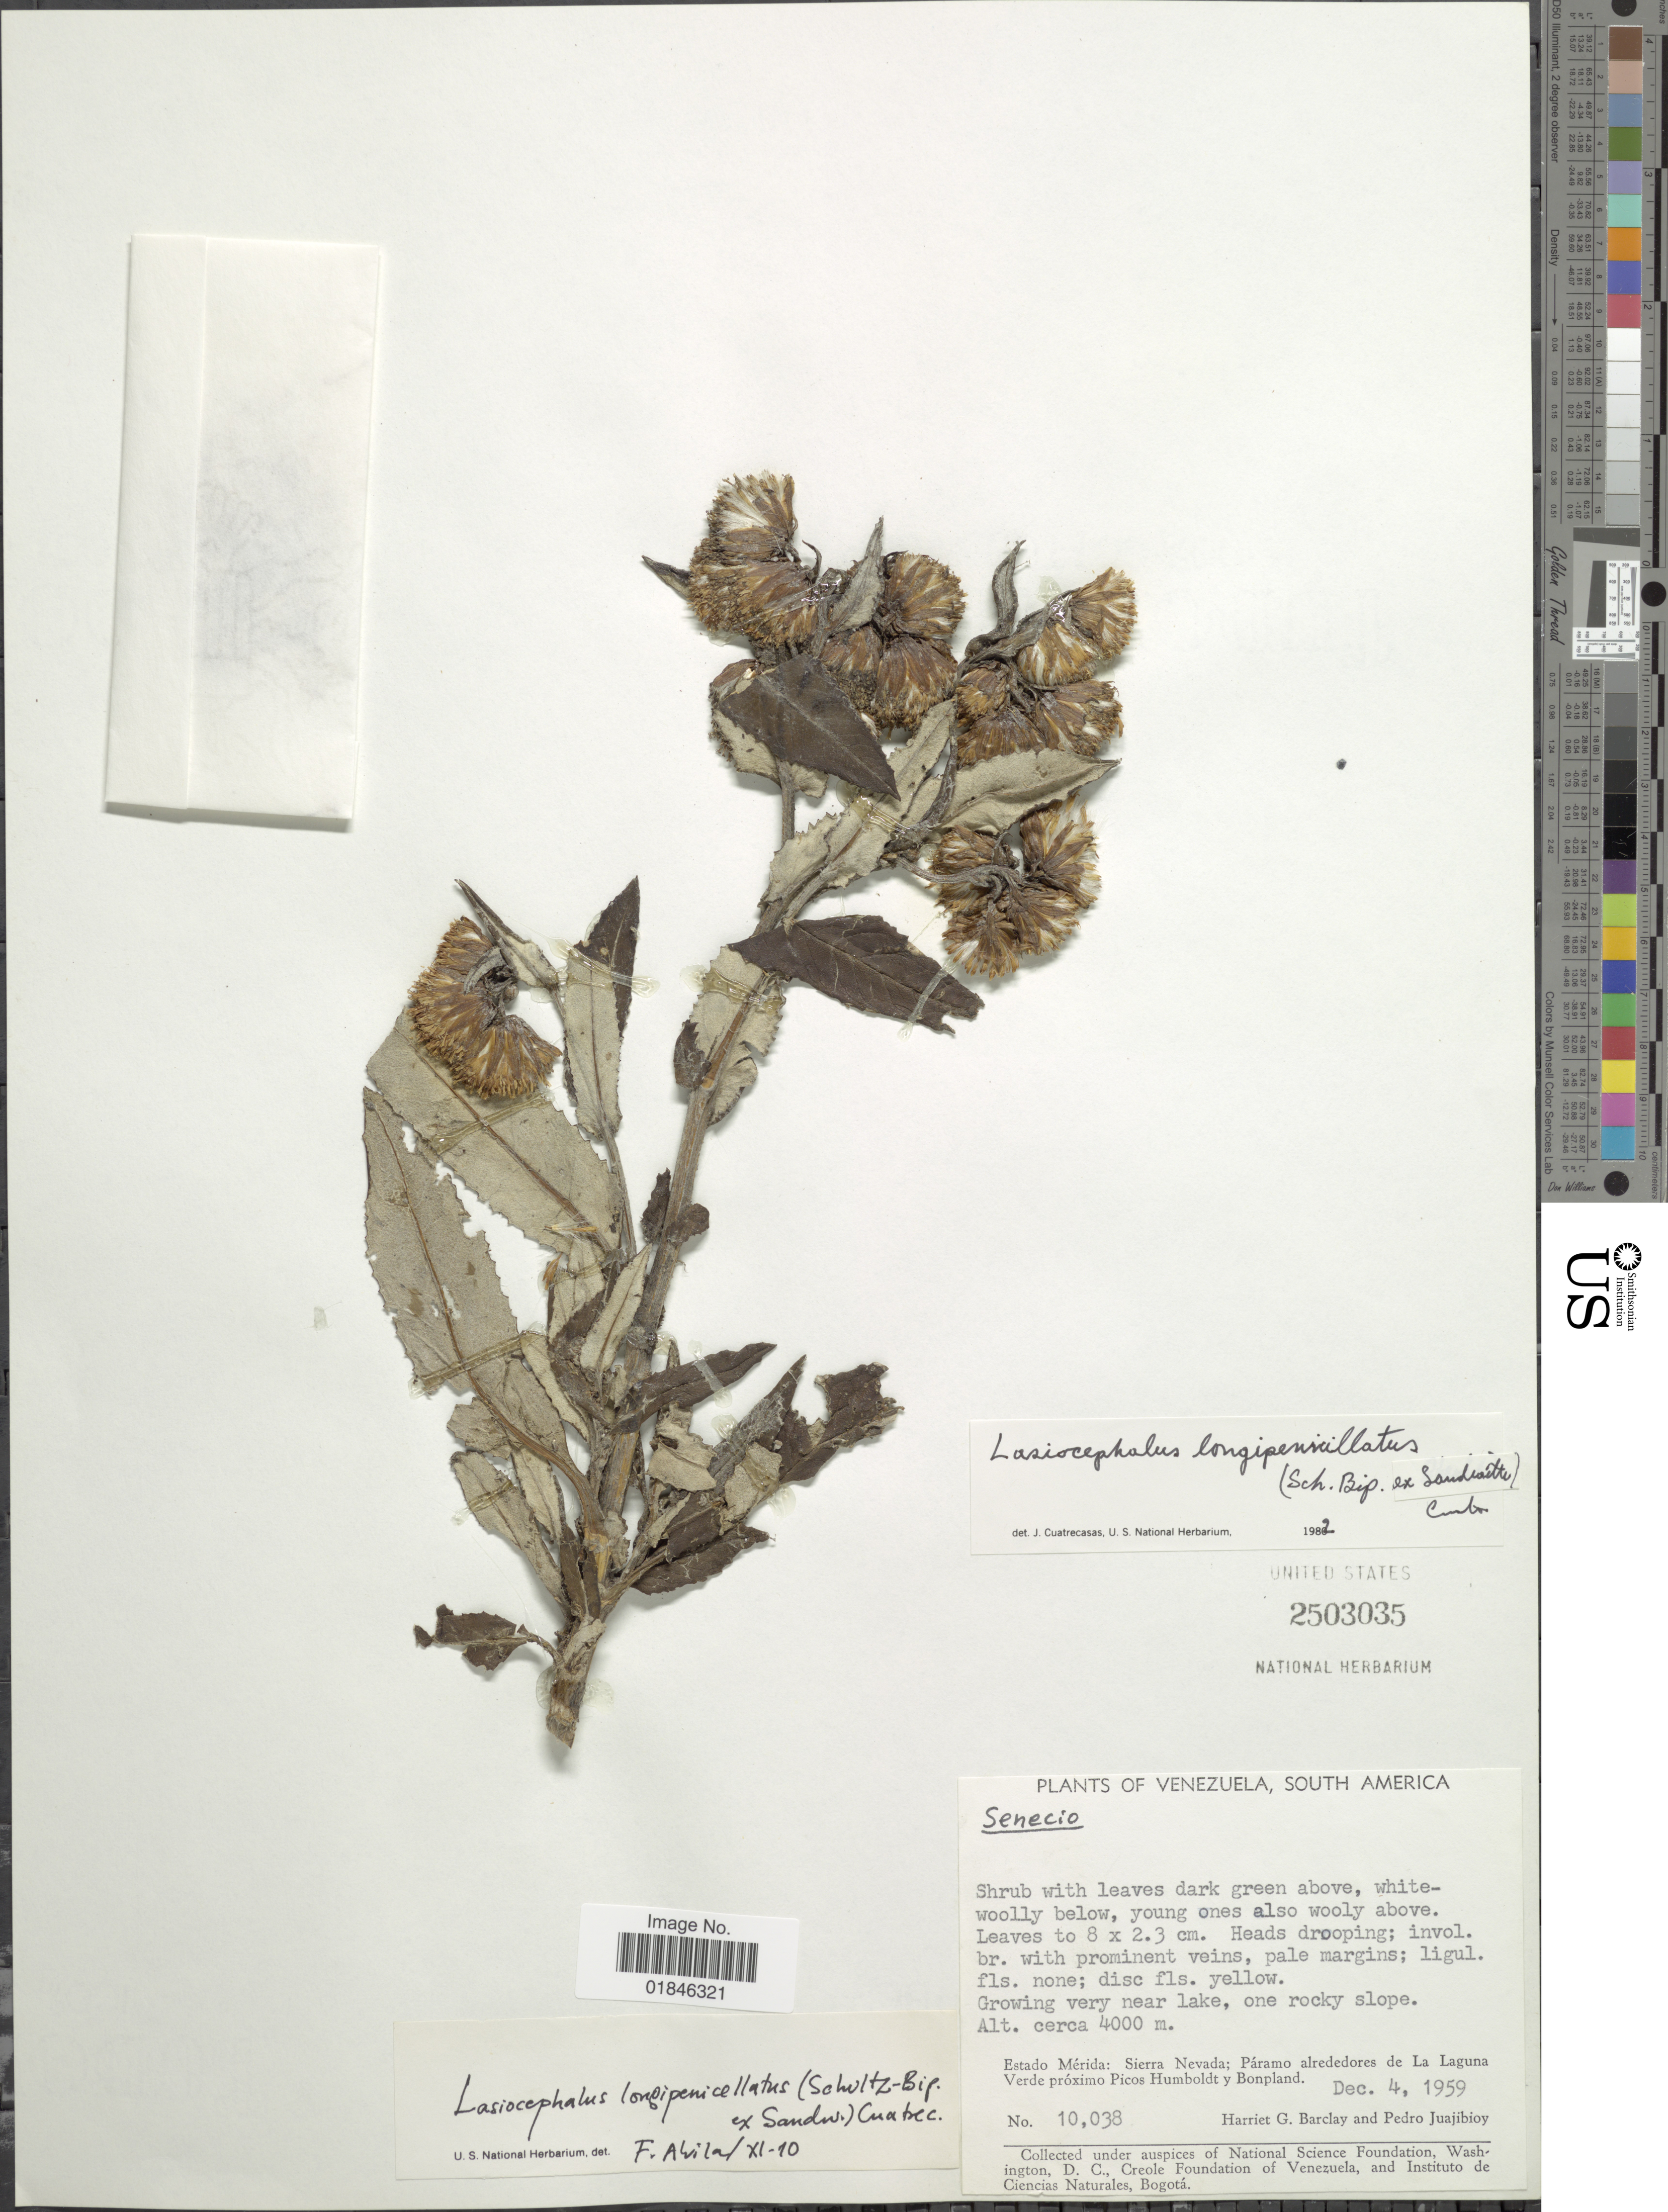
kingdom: Plantae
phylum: Tracheophyta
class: Magnoliopsida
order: Asterales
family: Asteraceae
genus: Senecio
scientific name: Senecio longepenicillatus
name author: Sch. Bip. ex Sandw.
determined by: Salomon, Luciana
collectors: H. G. Barclay & P. Juajibioy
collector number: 10038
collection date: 1959-12-04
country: Venezuela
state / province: Mérida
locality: Growing very near lake, one rocky slope, Estado Merida: Sierra Nevada; Paramo alrededores de La Laguna Verde proximo Picos Humboldt y Bonpland.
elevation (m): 4000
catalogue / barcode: US 2503035